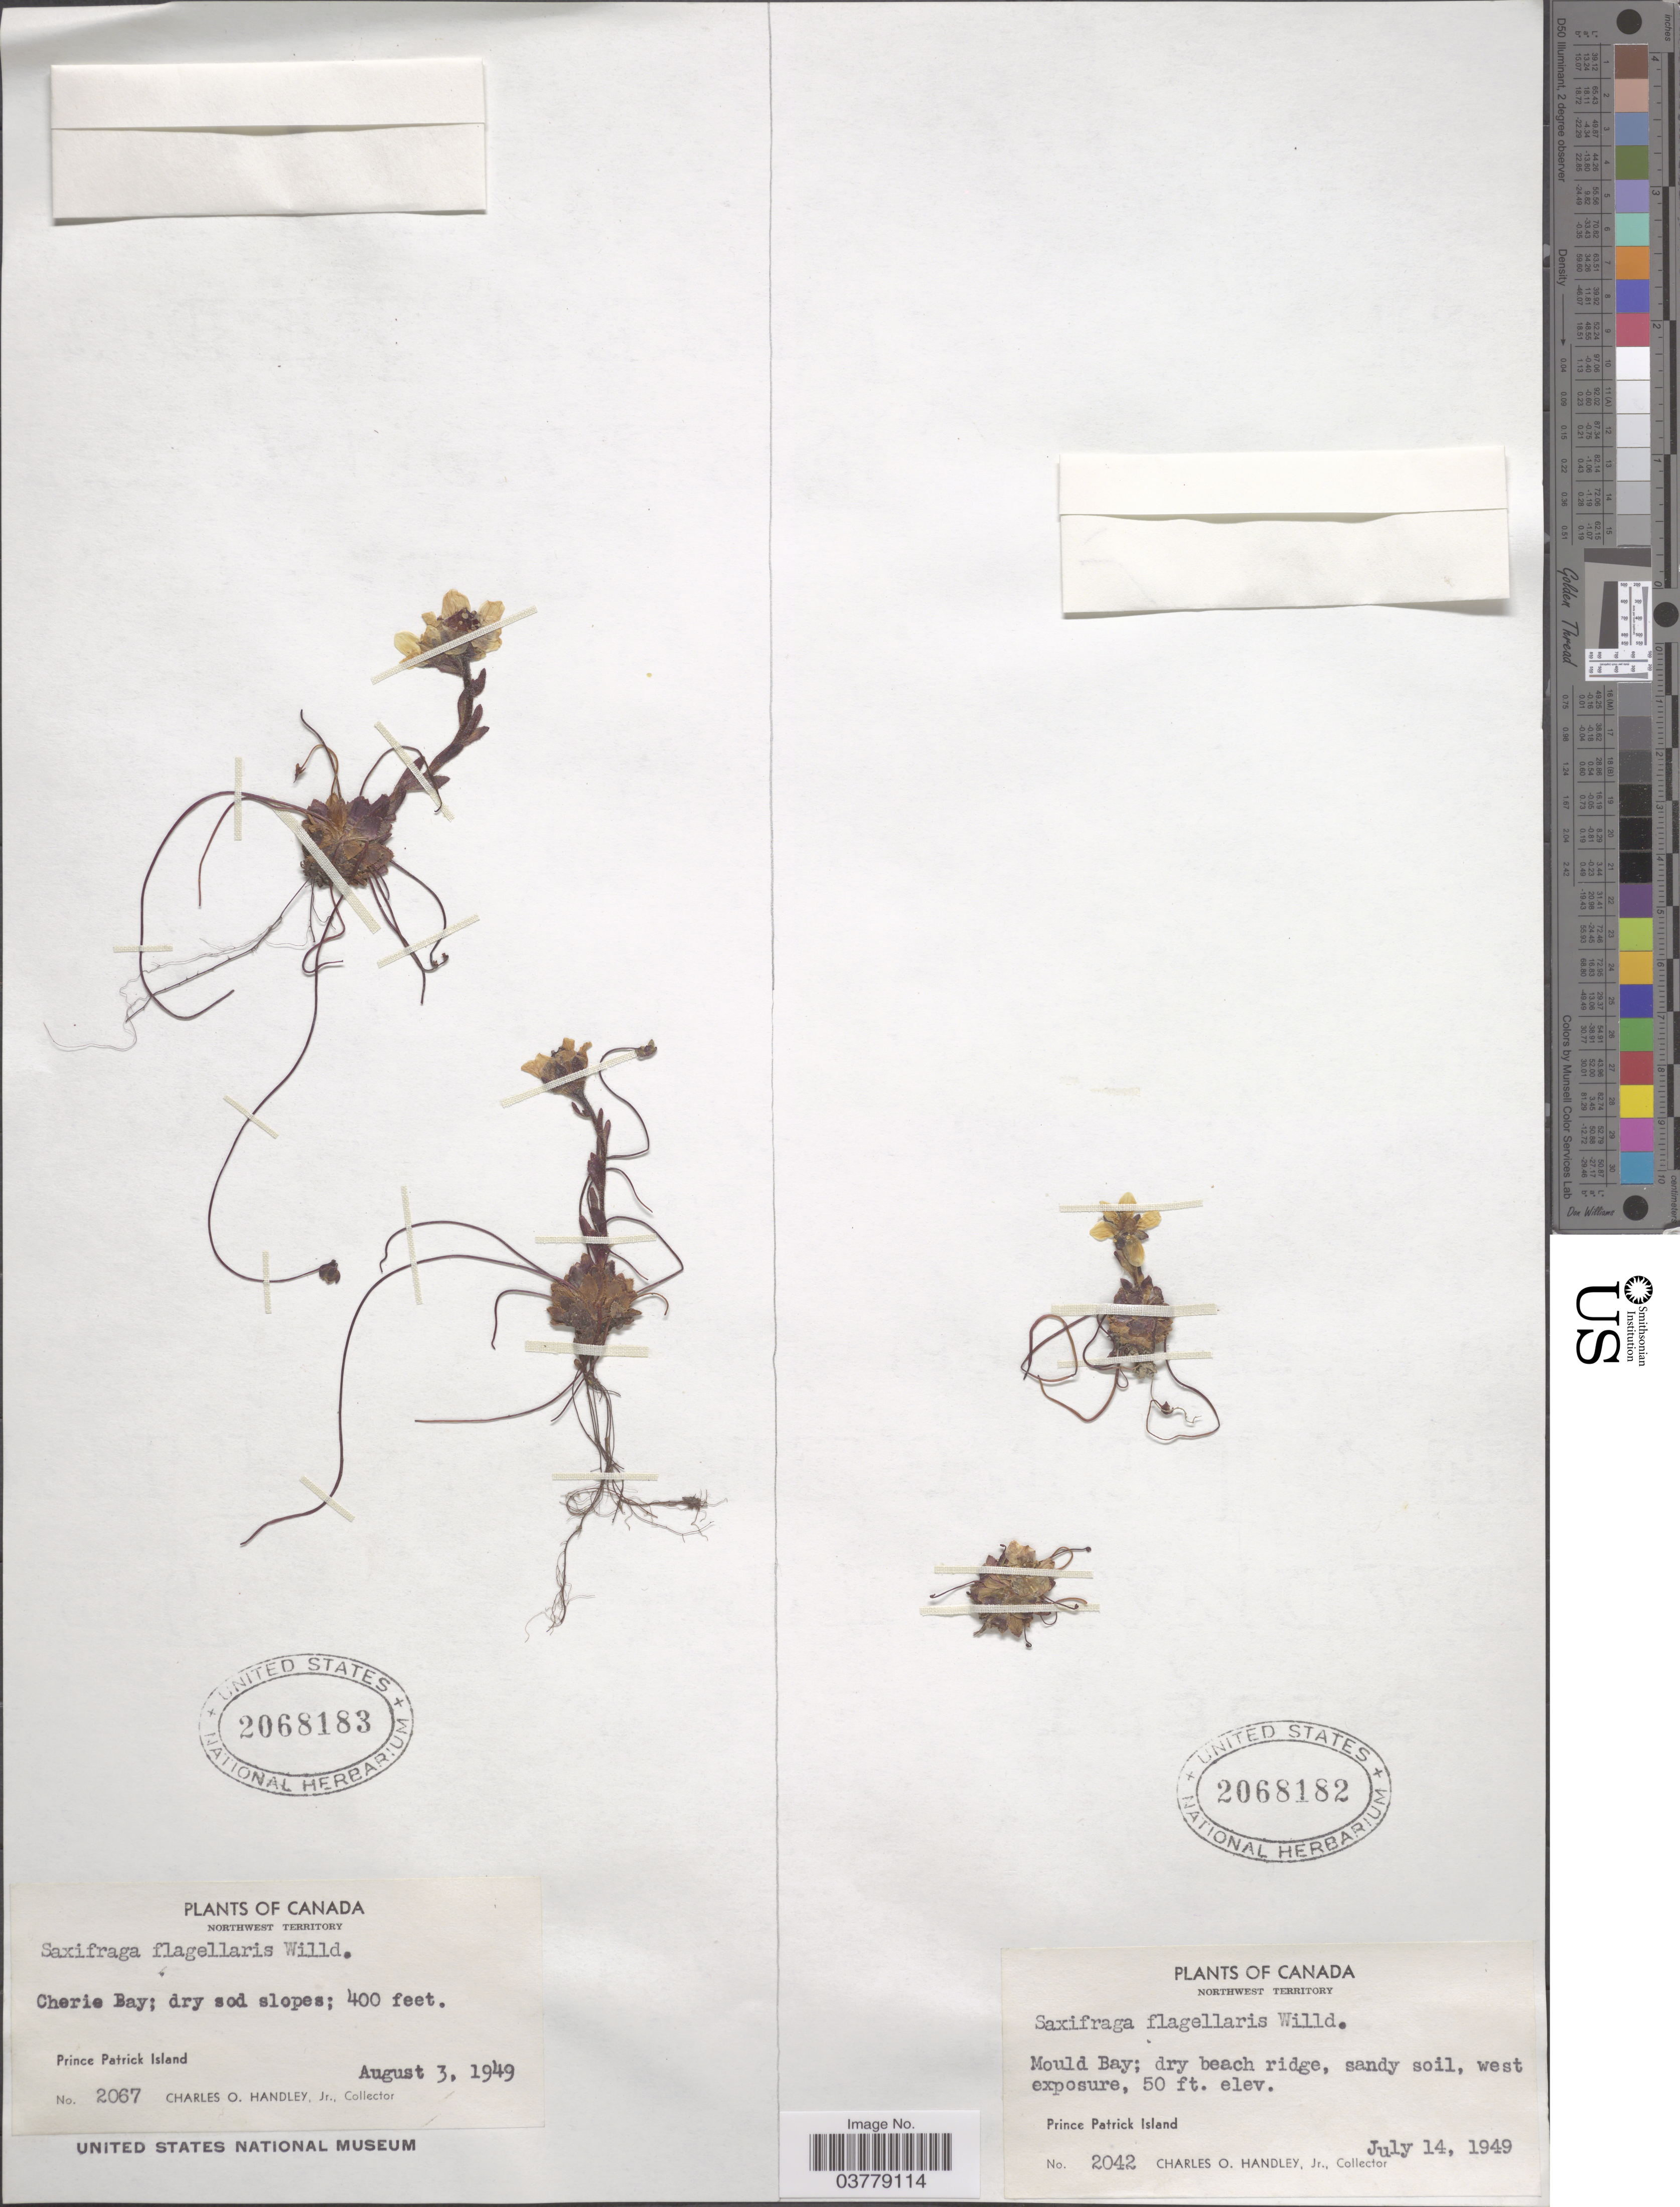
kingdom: Plantae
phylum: Tracheophyta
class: Magnoliopsida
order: Saxifragales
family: Saxifragaceae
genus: Saxifraga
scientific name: Saxifraga flagellaris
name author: Willd. ex Sternb.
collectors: C. Handley Jr.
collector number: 2067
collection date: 1949-08-03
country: Canada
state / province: Northwest Territories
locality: Northwest Territory. Cherie Bay. Prince Patrick Island.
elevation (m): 122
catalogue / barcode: US 2068183